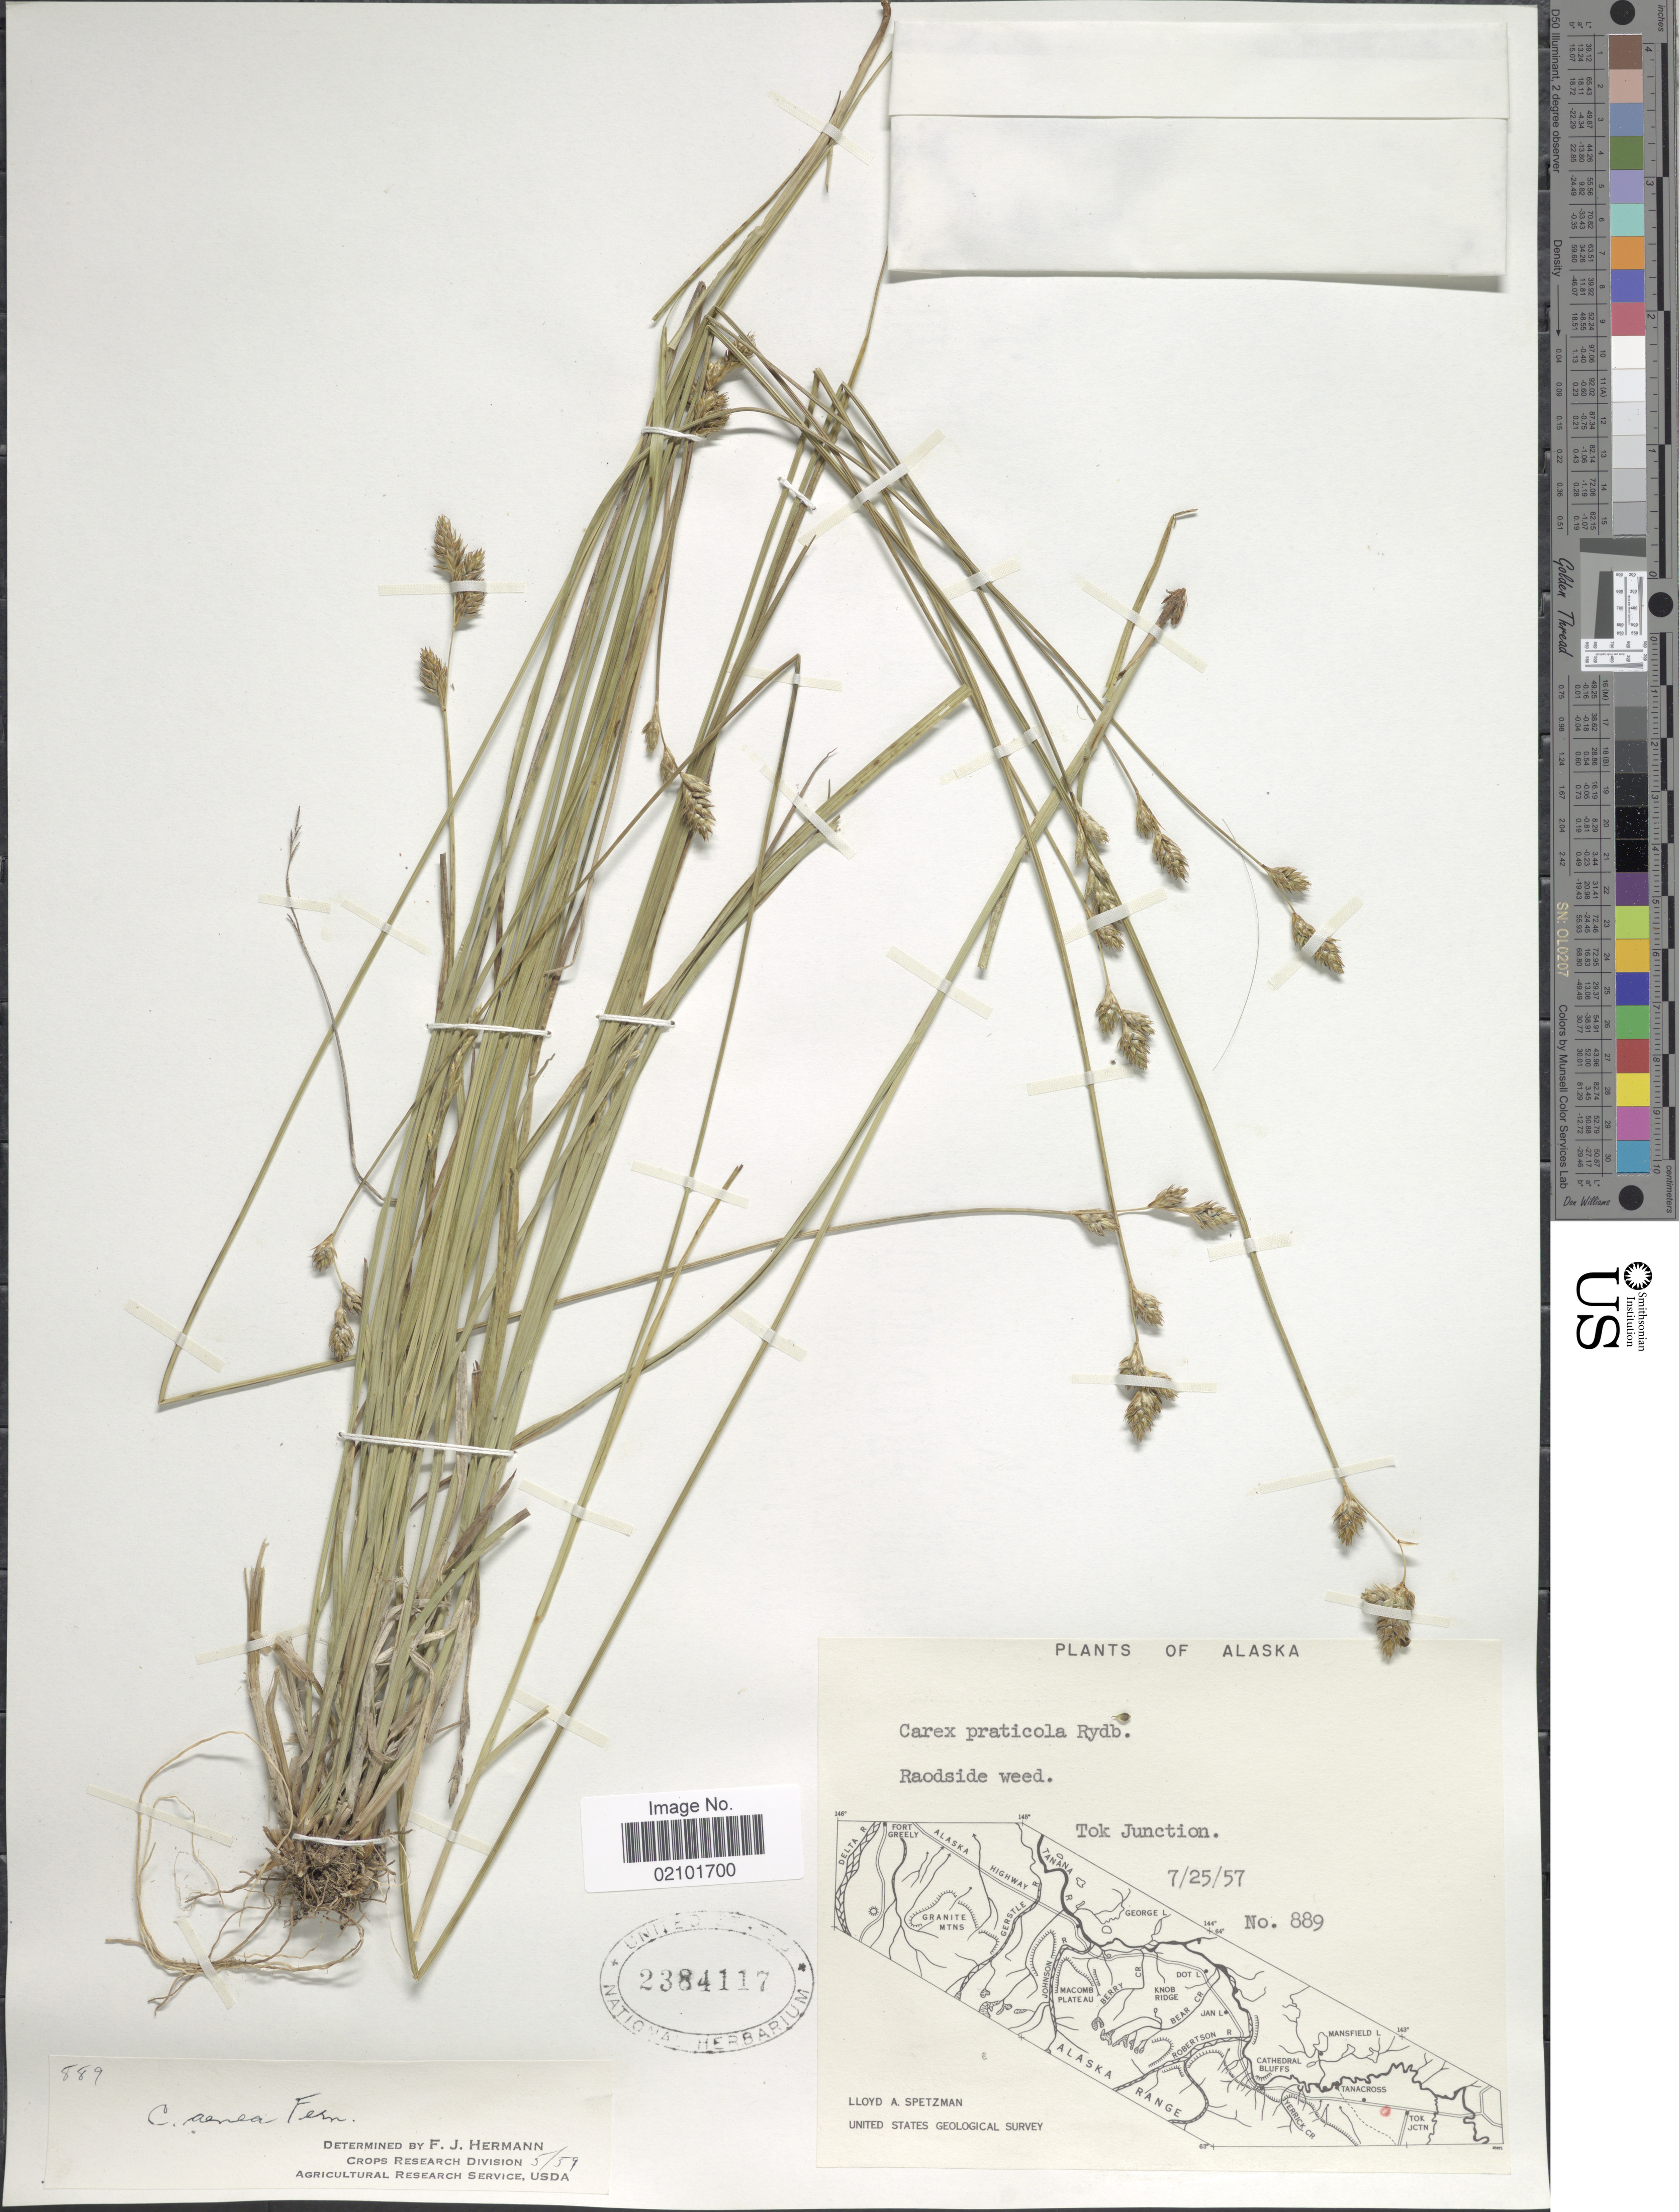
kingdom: Plantae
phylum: Tracheophyta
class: Liliopsida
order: Poales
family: Cyperaceae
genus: Carex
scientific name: Carex foenea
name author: Willd.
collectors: L. Spetzman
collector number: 889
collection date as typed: Transcribed d/m/y: 25/7/57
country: United States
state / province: Alaska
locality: Tok Junction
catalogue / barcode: US 2384117